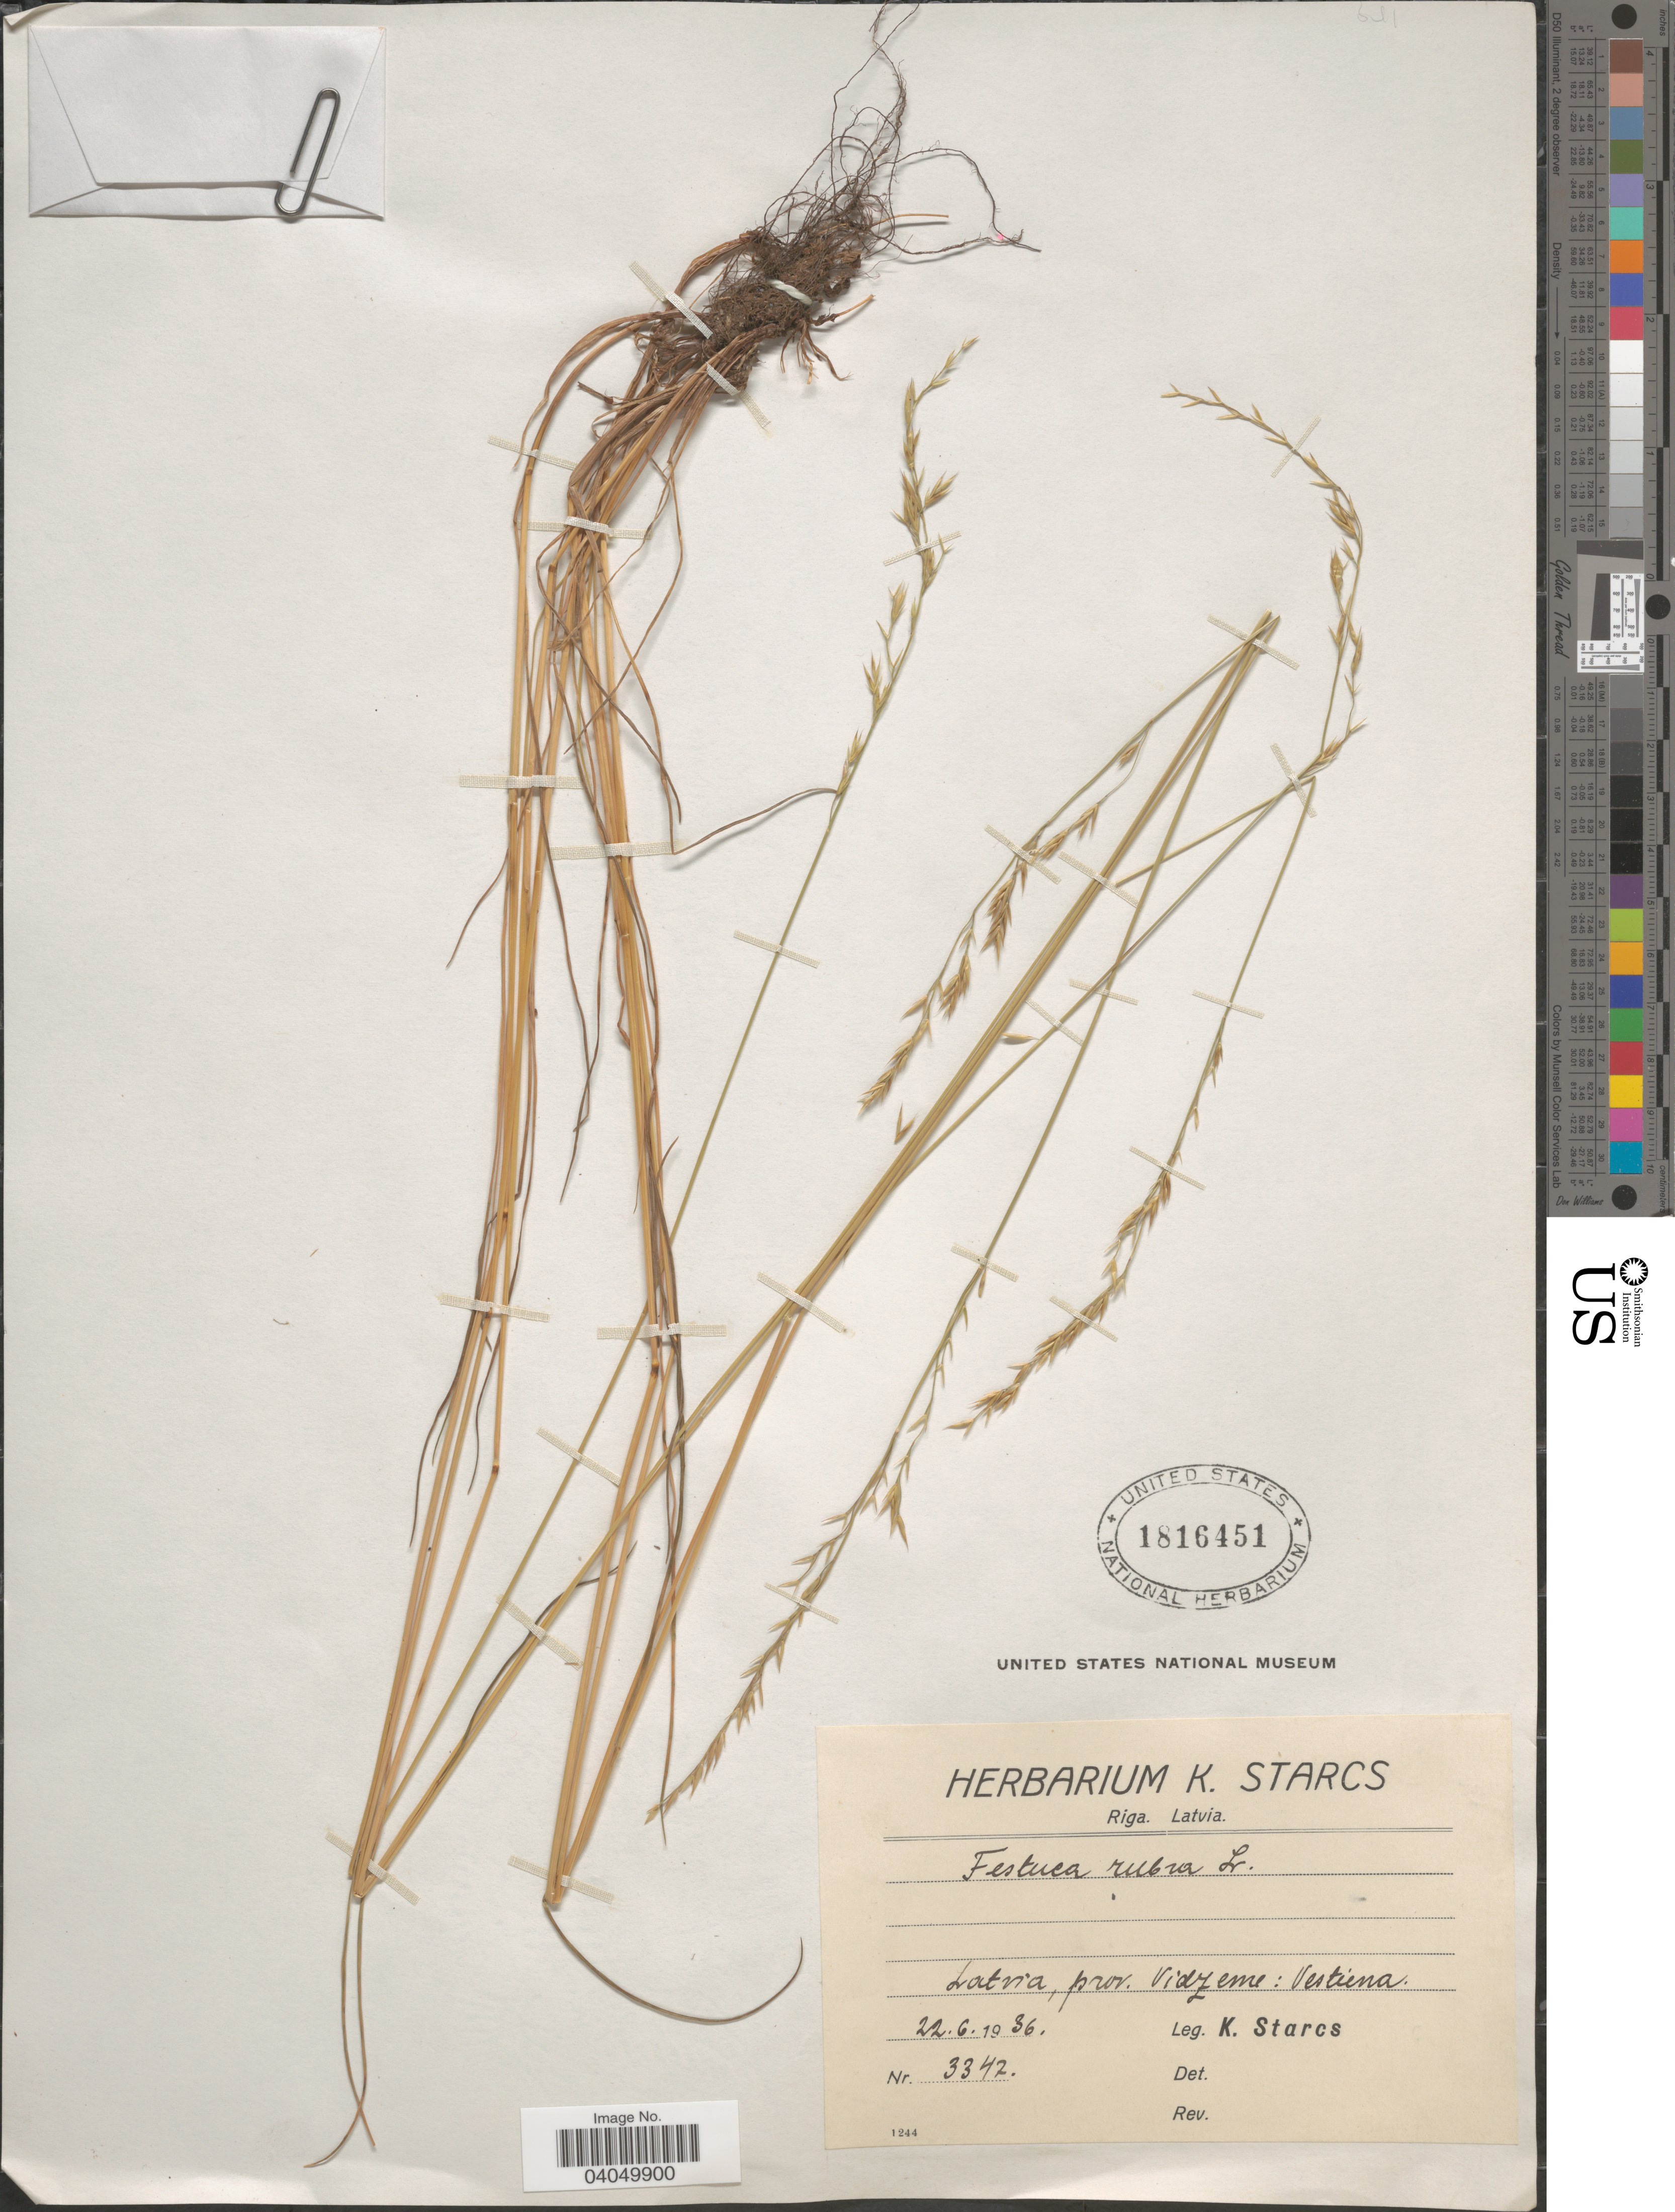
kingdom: Plantae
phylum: Tracheophyta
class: Liliopsida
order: Poales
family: Poaceae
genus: Festuca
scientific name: Festuca rubra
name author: L.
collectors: K. Starcs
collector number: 3342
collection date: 1936-06-22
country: Latvia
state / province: Riga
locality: Prov. Vidzeme. Vestiena.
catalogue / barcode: US 1816451